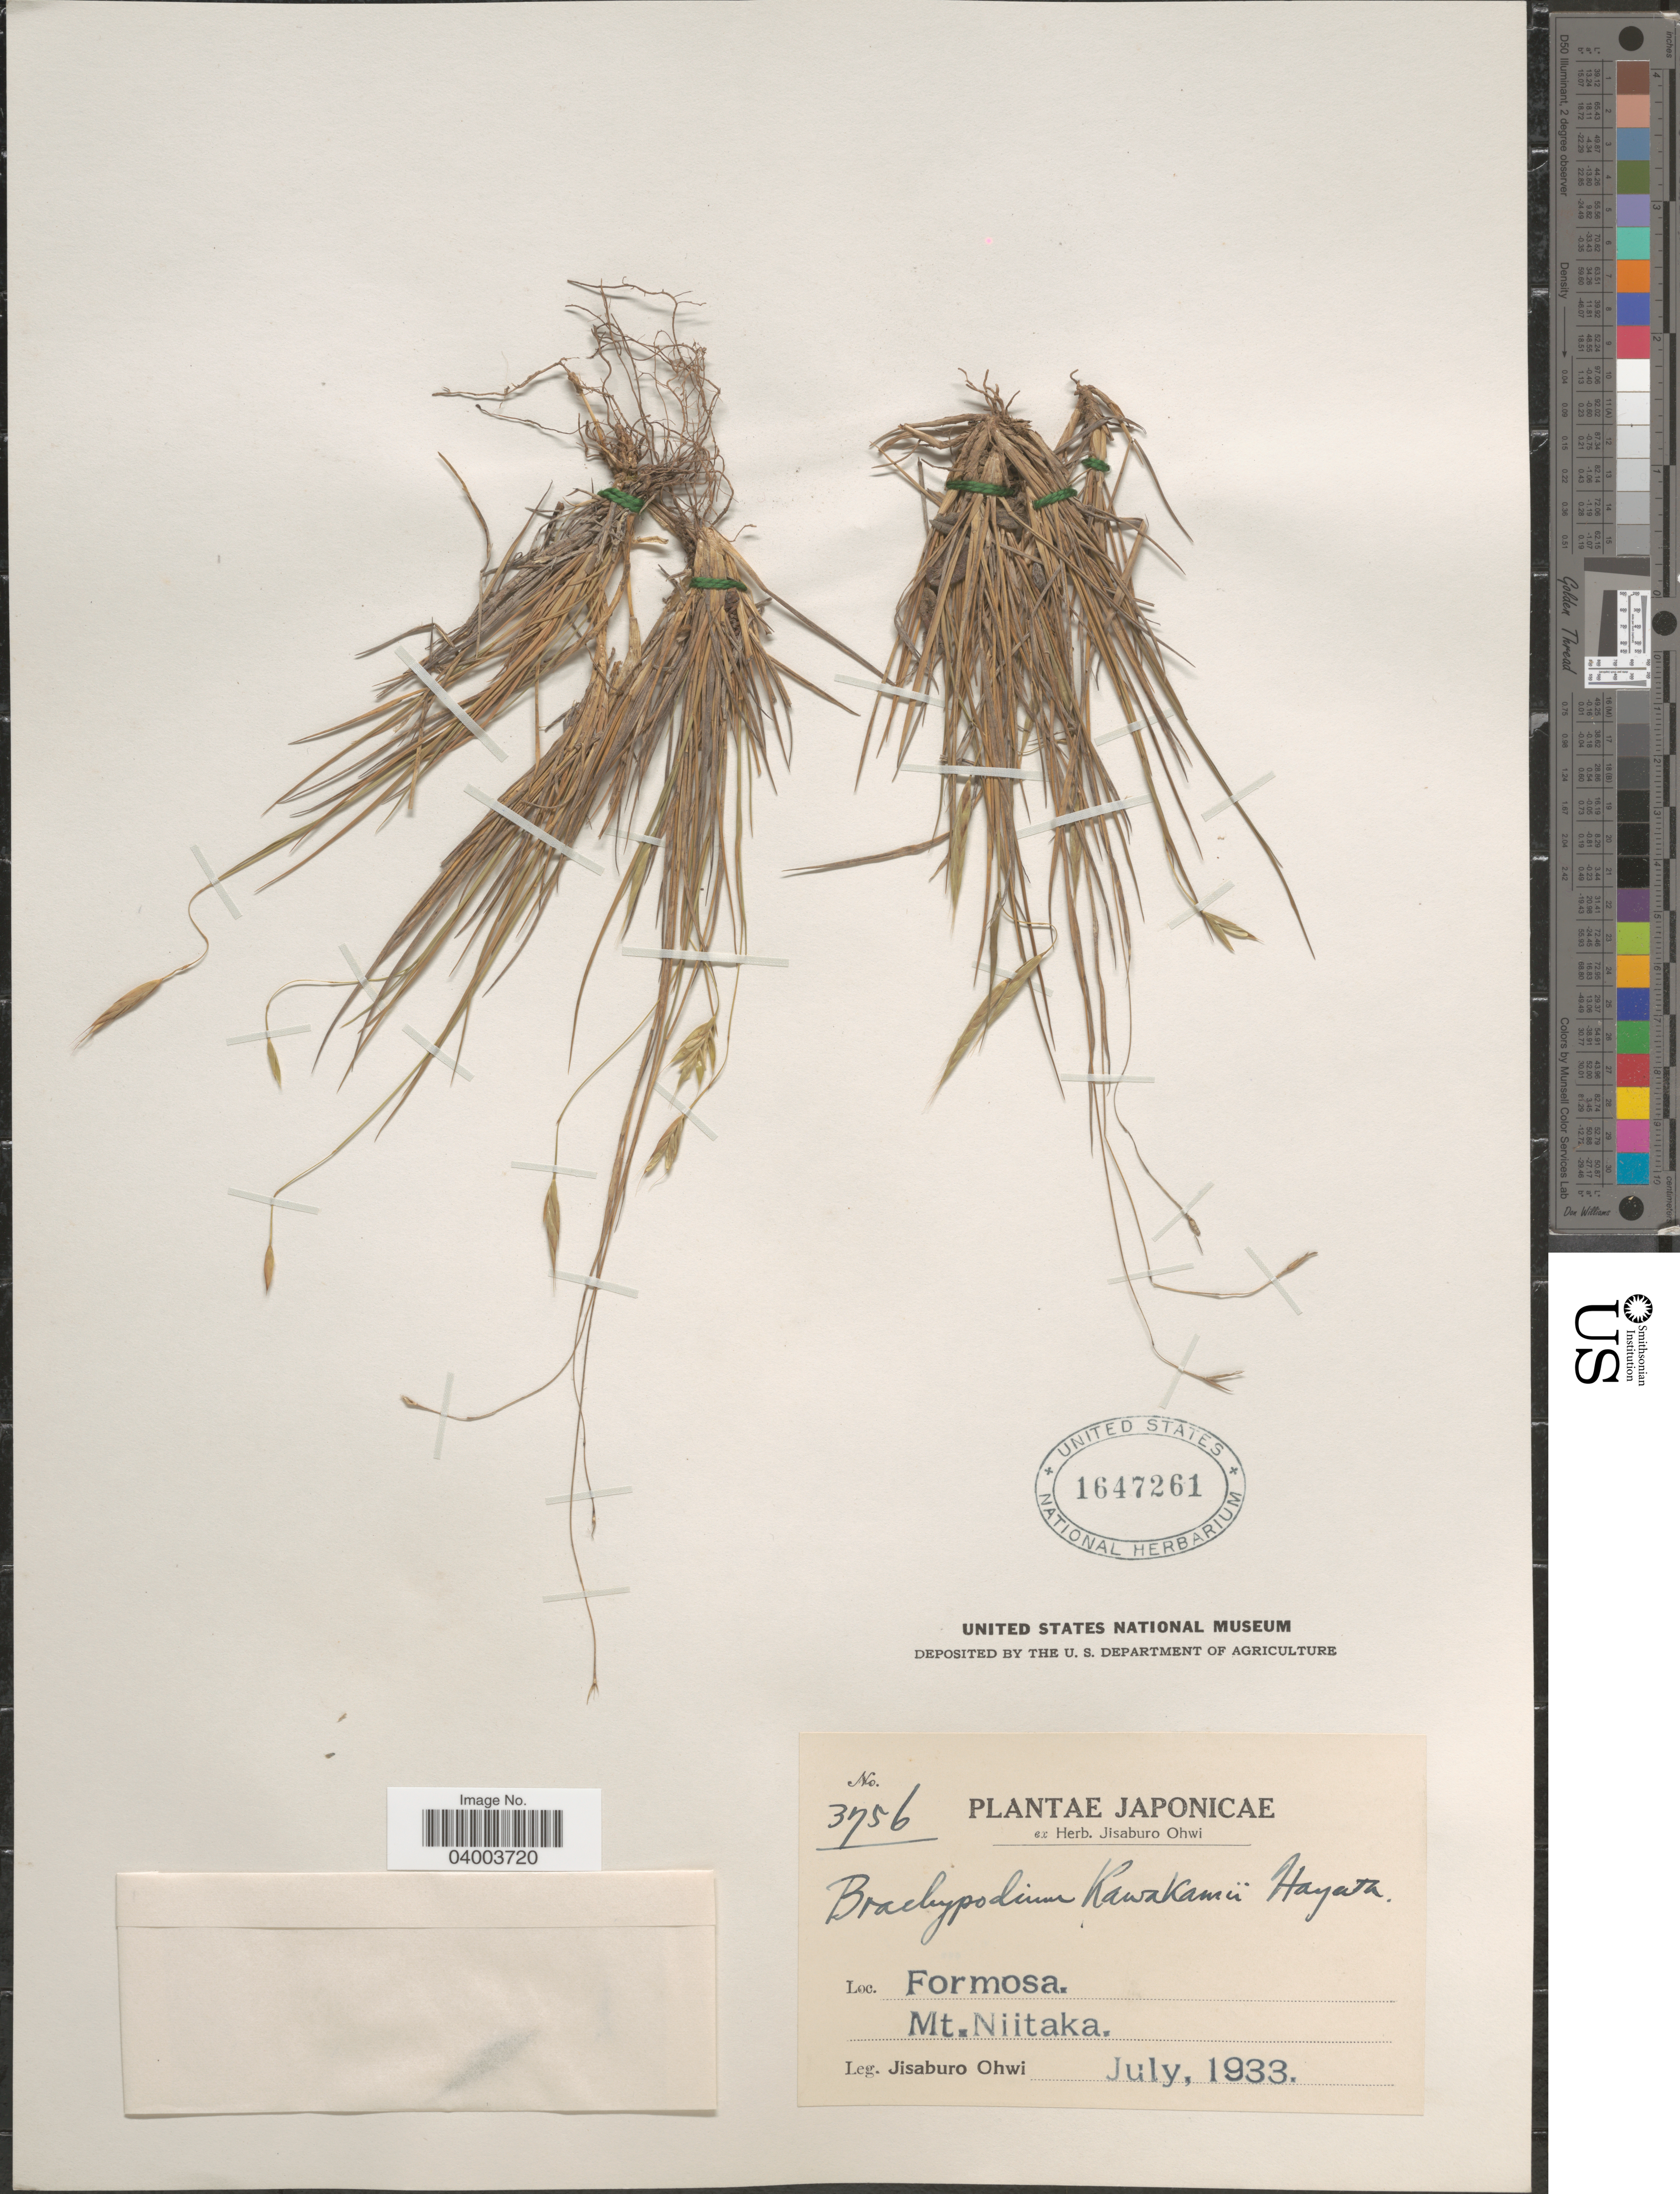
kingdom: Plantae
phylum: Tracheophyta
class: Liliopsida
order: Poales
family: Poaceae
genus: Brachypodium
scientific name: Brachypodium kawakamii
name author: Hayata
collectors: J. Ohwi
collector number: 3756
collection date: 1933-07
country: Japan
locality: Formosa. Mt. Niitaka.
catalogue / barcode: US 1647261